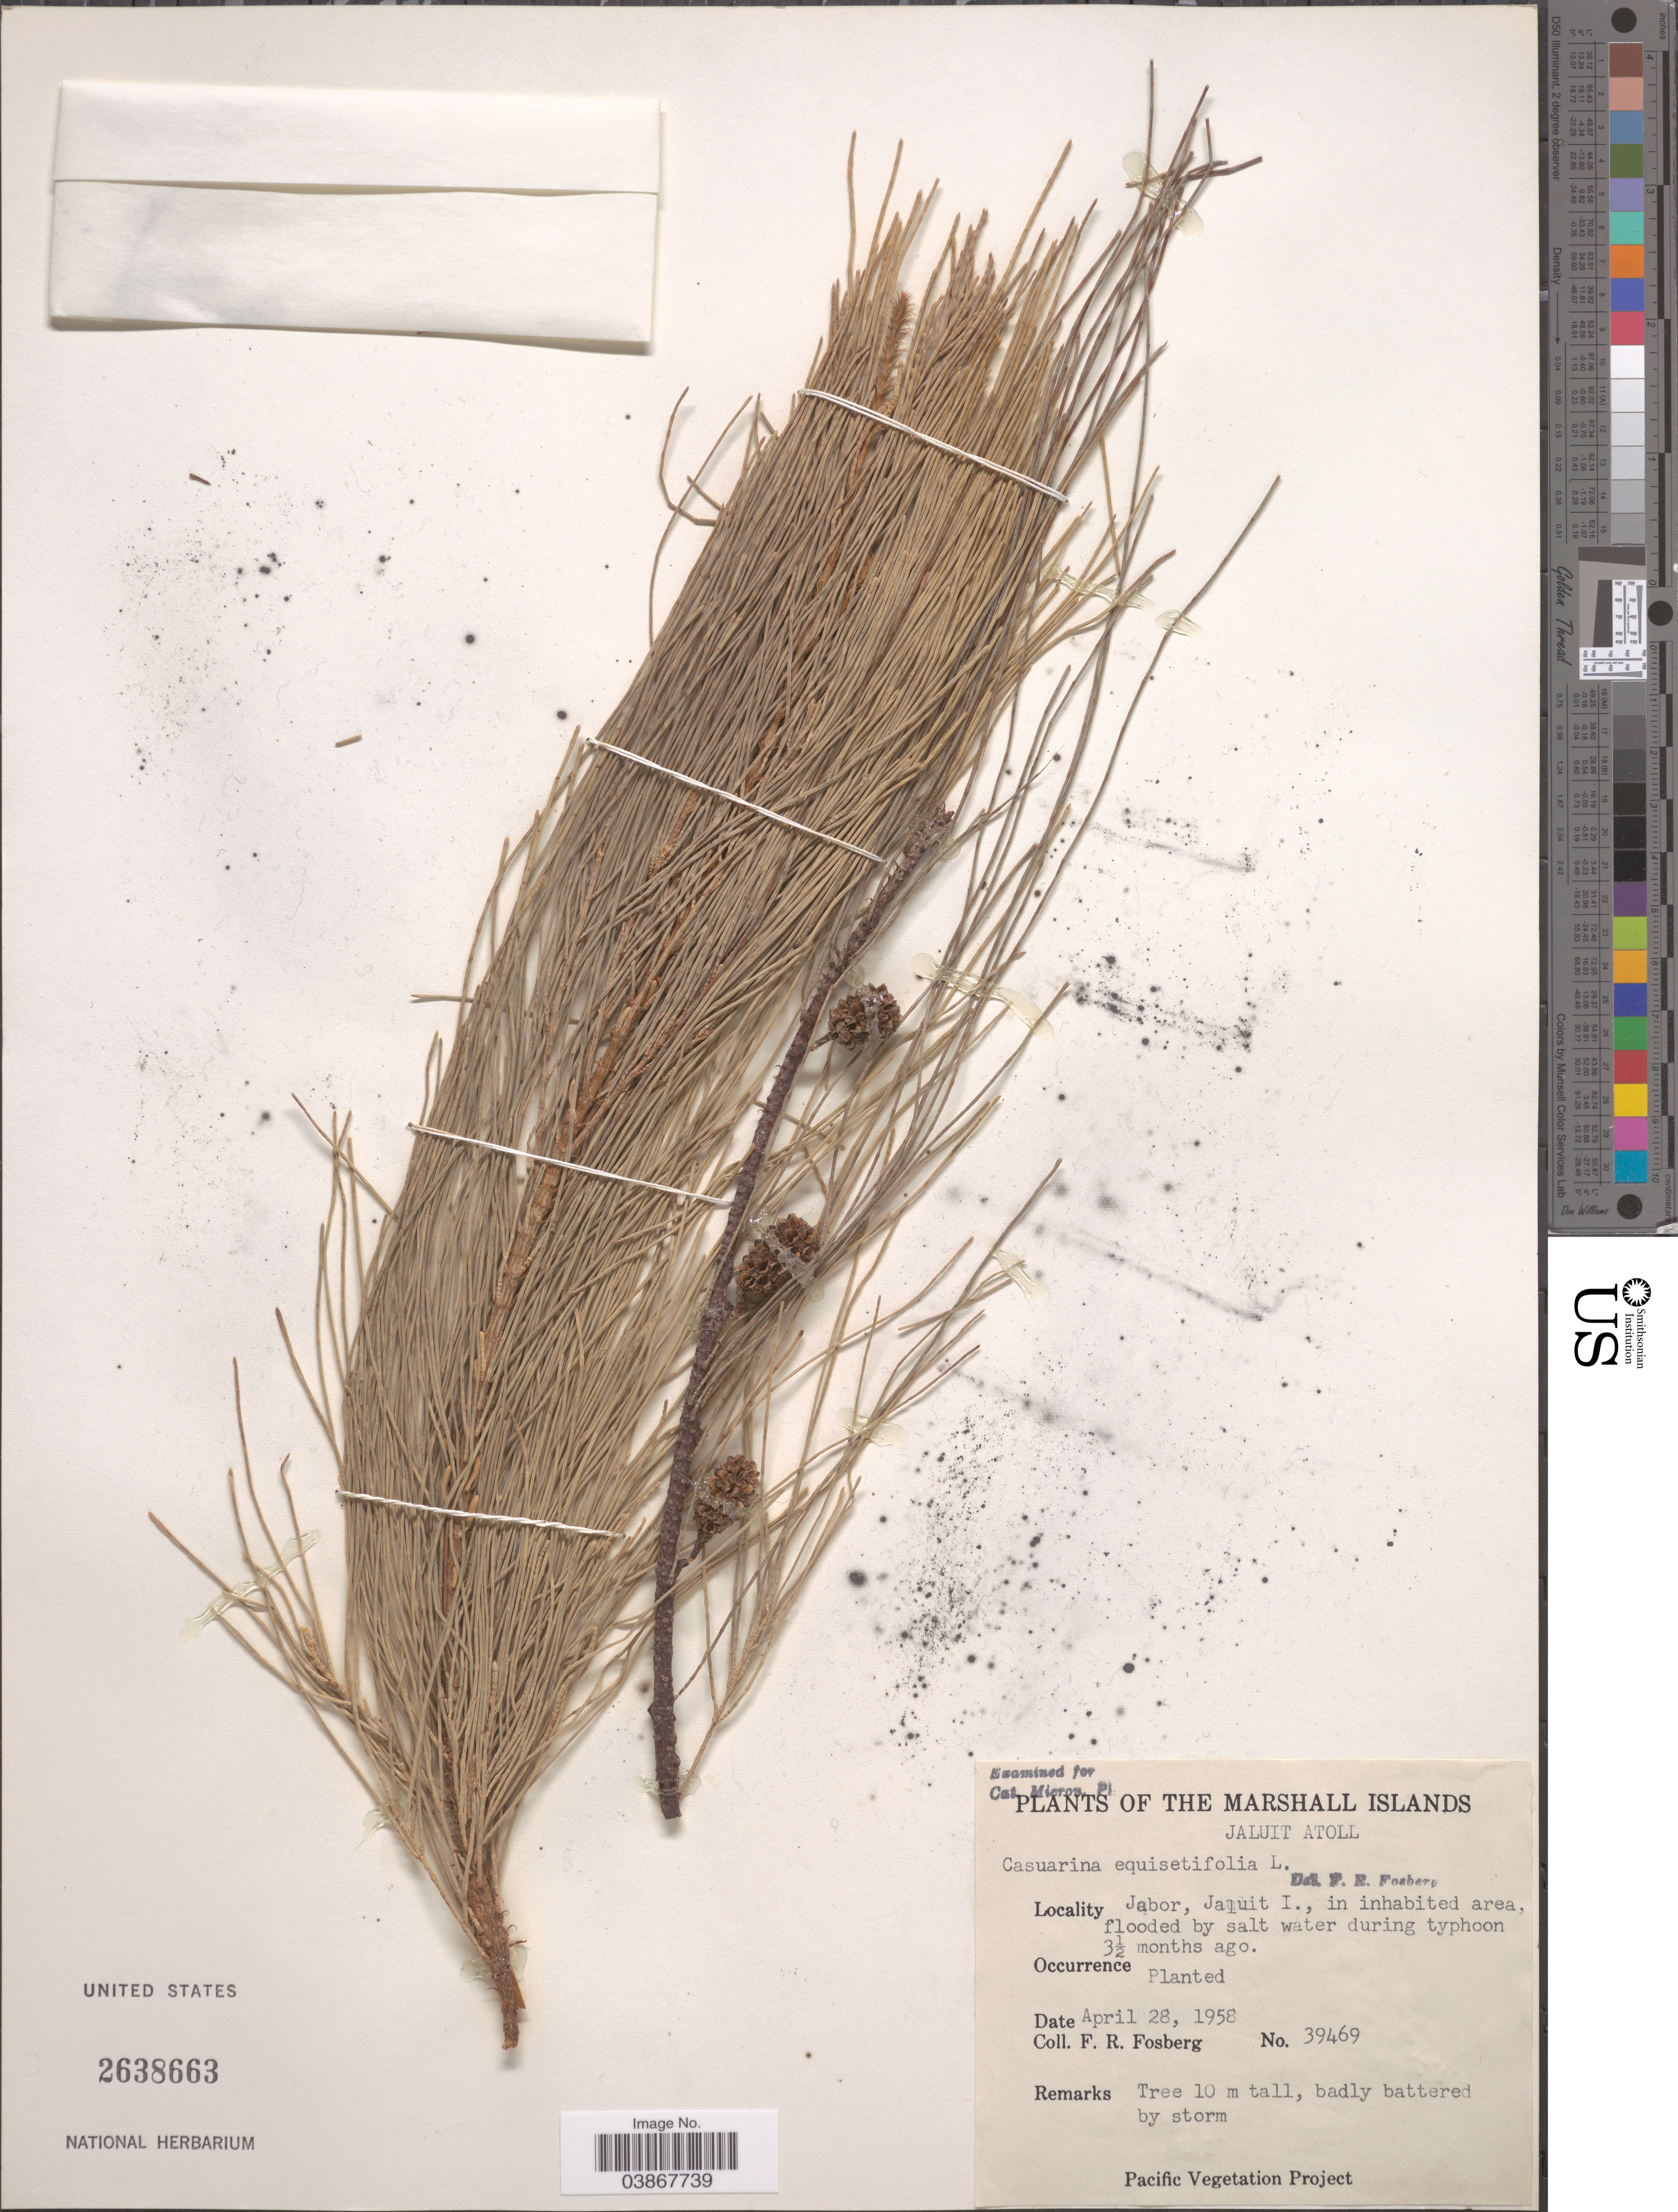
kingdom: Plantae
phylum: Tracheophyta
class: Magnoliopsida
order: Fagales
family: Casuarinaceae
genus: Casuarina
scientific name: Casuarina equisetifolia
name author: L.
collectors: F. R. Fosberg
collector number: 39469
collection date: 1958-04-28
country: Marshall Islands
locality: Jaluit Atoll. Jabor, Jaluit I., in inhabited area, flooded by salt water during typhoon.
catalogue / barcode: US 2638663